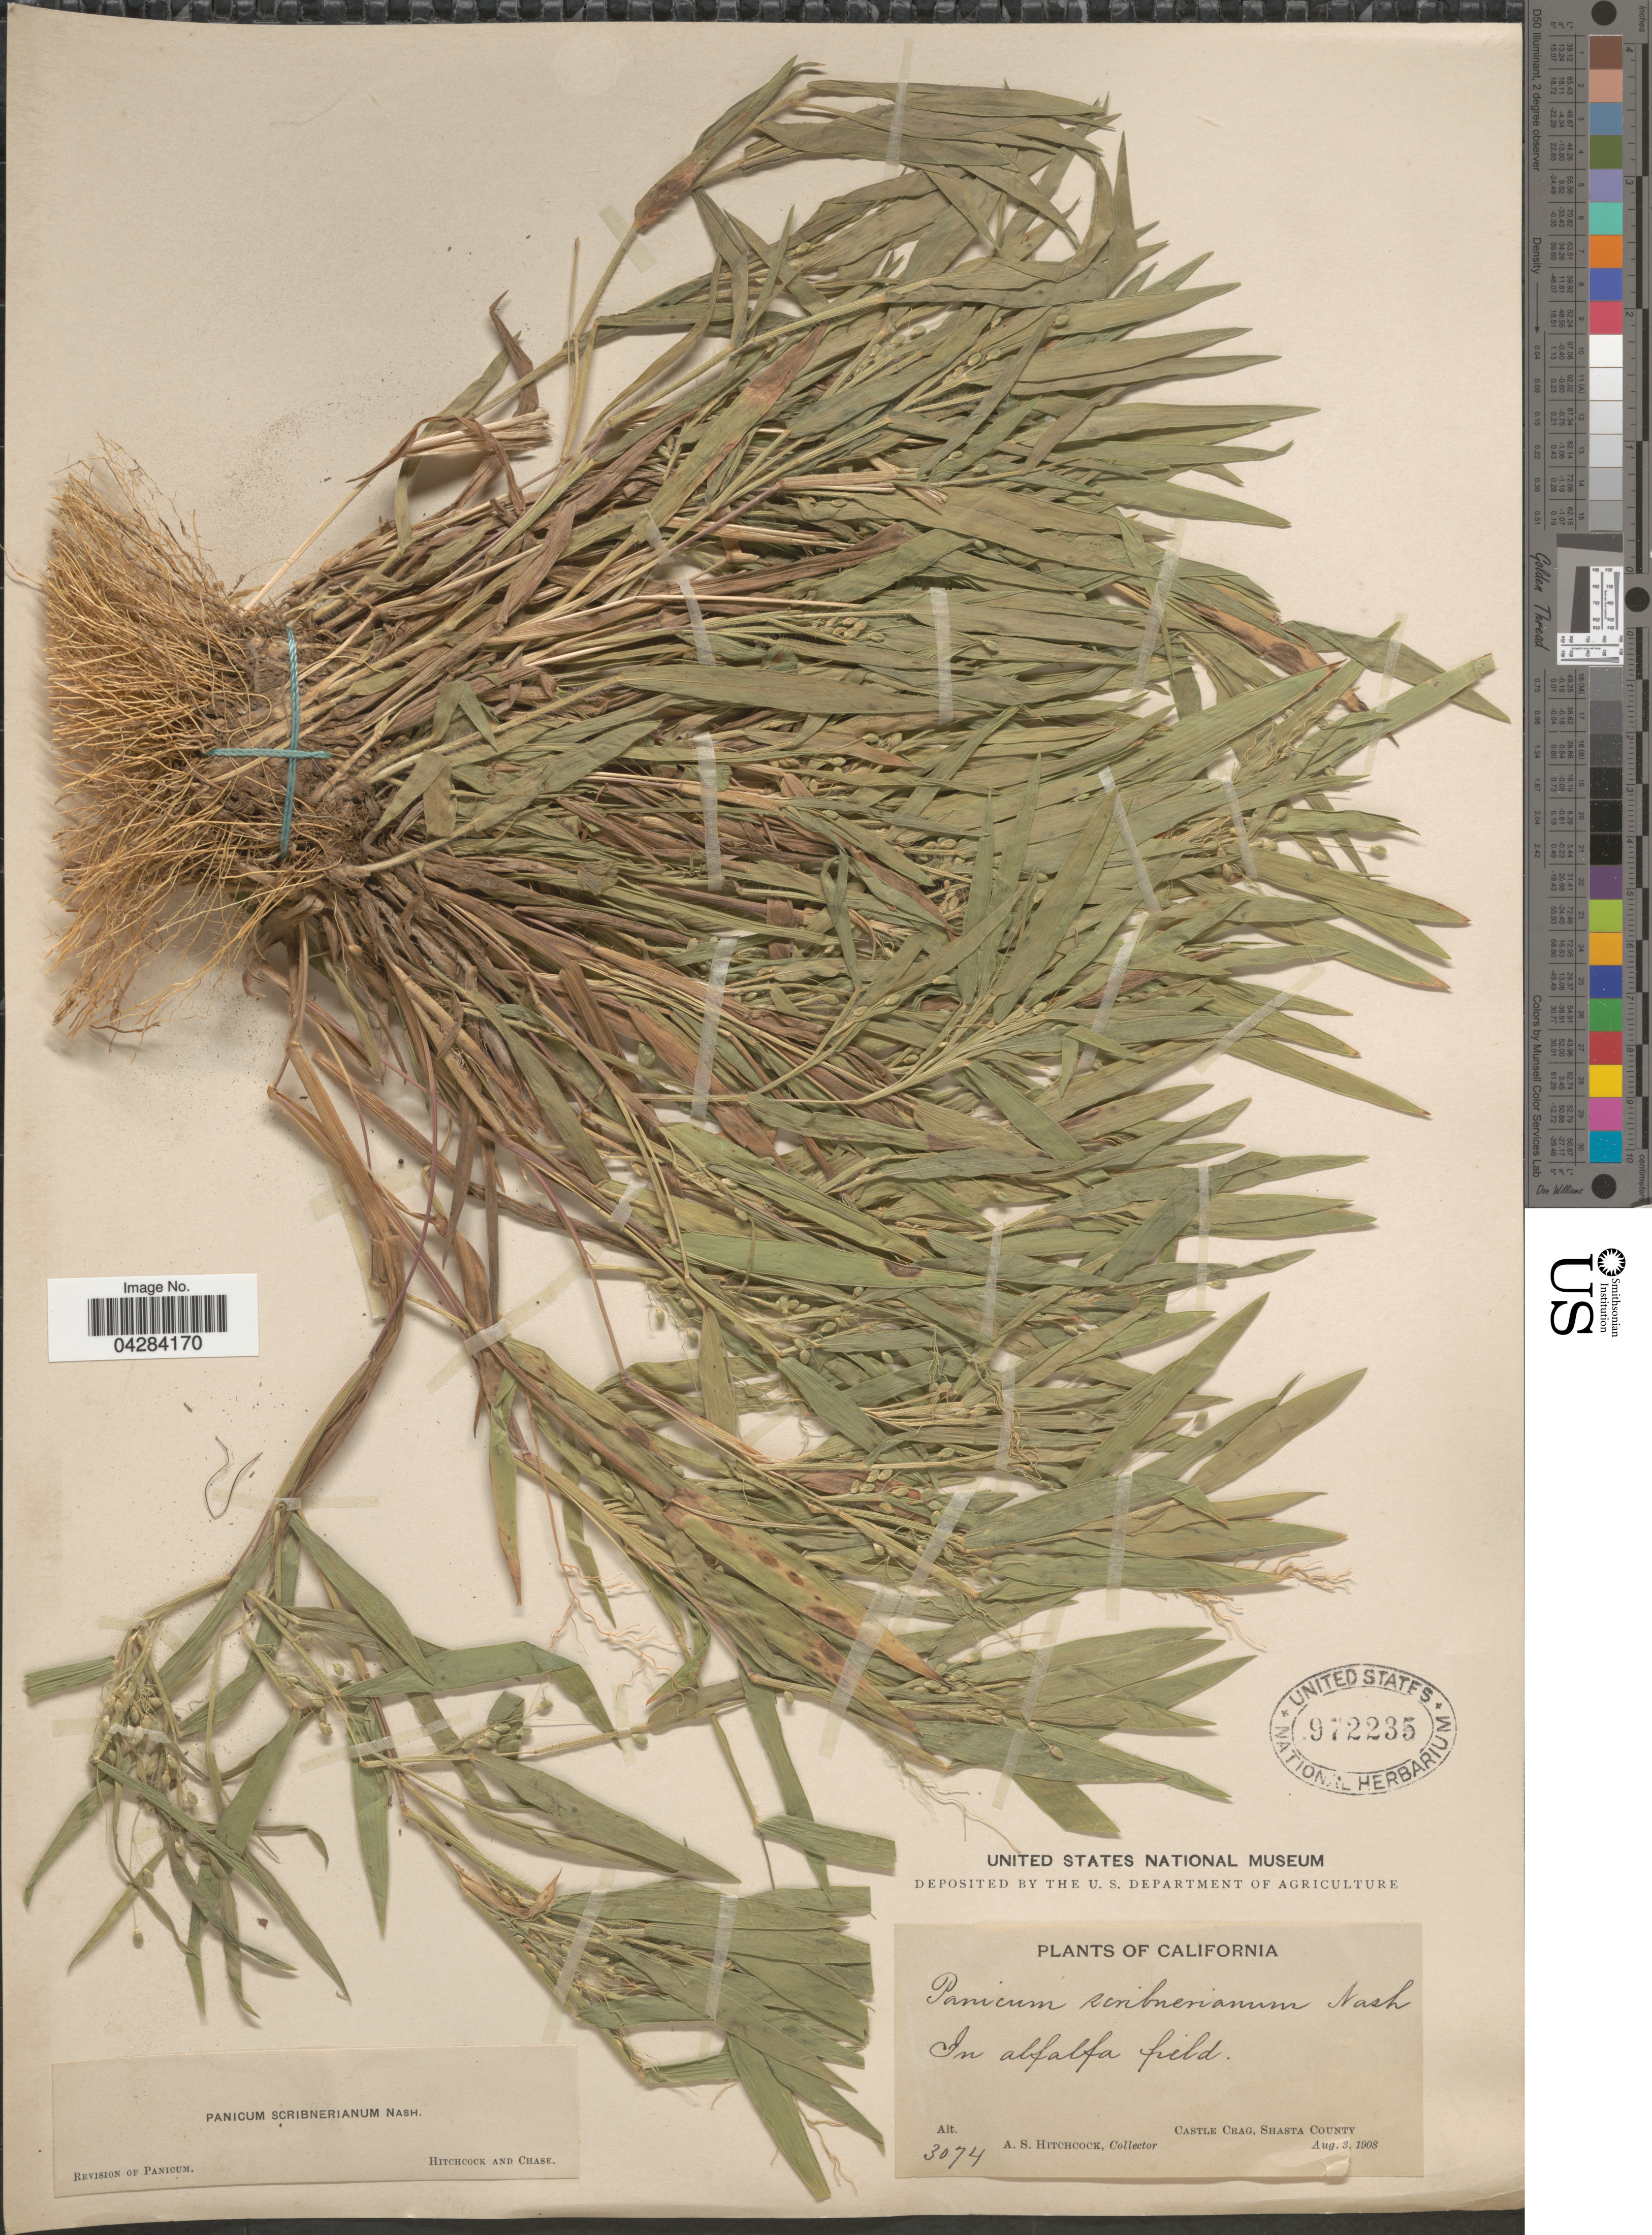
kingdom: Plantae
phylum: Tracheophyta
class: Liliopsida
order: Poales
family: Poaceae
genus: Dichanthelium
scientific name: Dichanthelium oligosanthes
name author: (Schult.) Gould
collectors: A. S. Hitchcock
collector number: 3074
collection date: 1908-08-03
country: United States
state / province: California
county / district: Shasta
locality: Castle Crag, Shasta County.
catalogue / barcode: US 972235